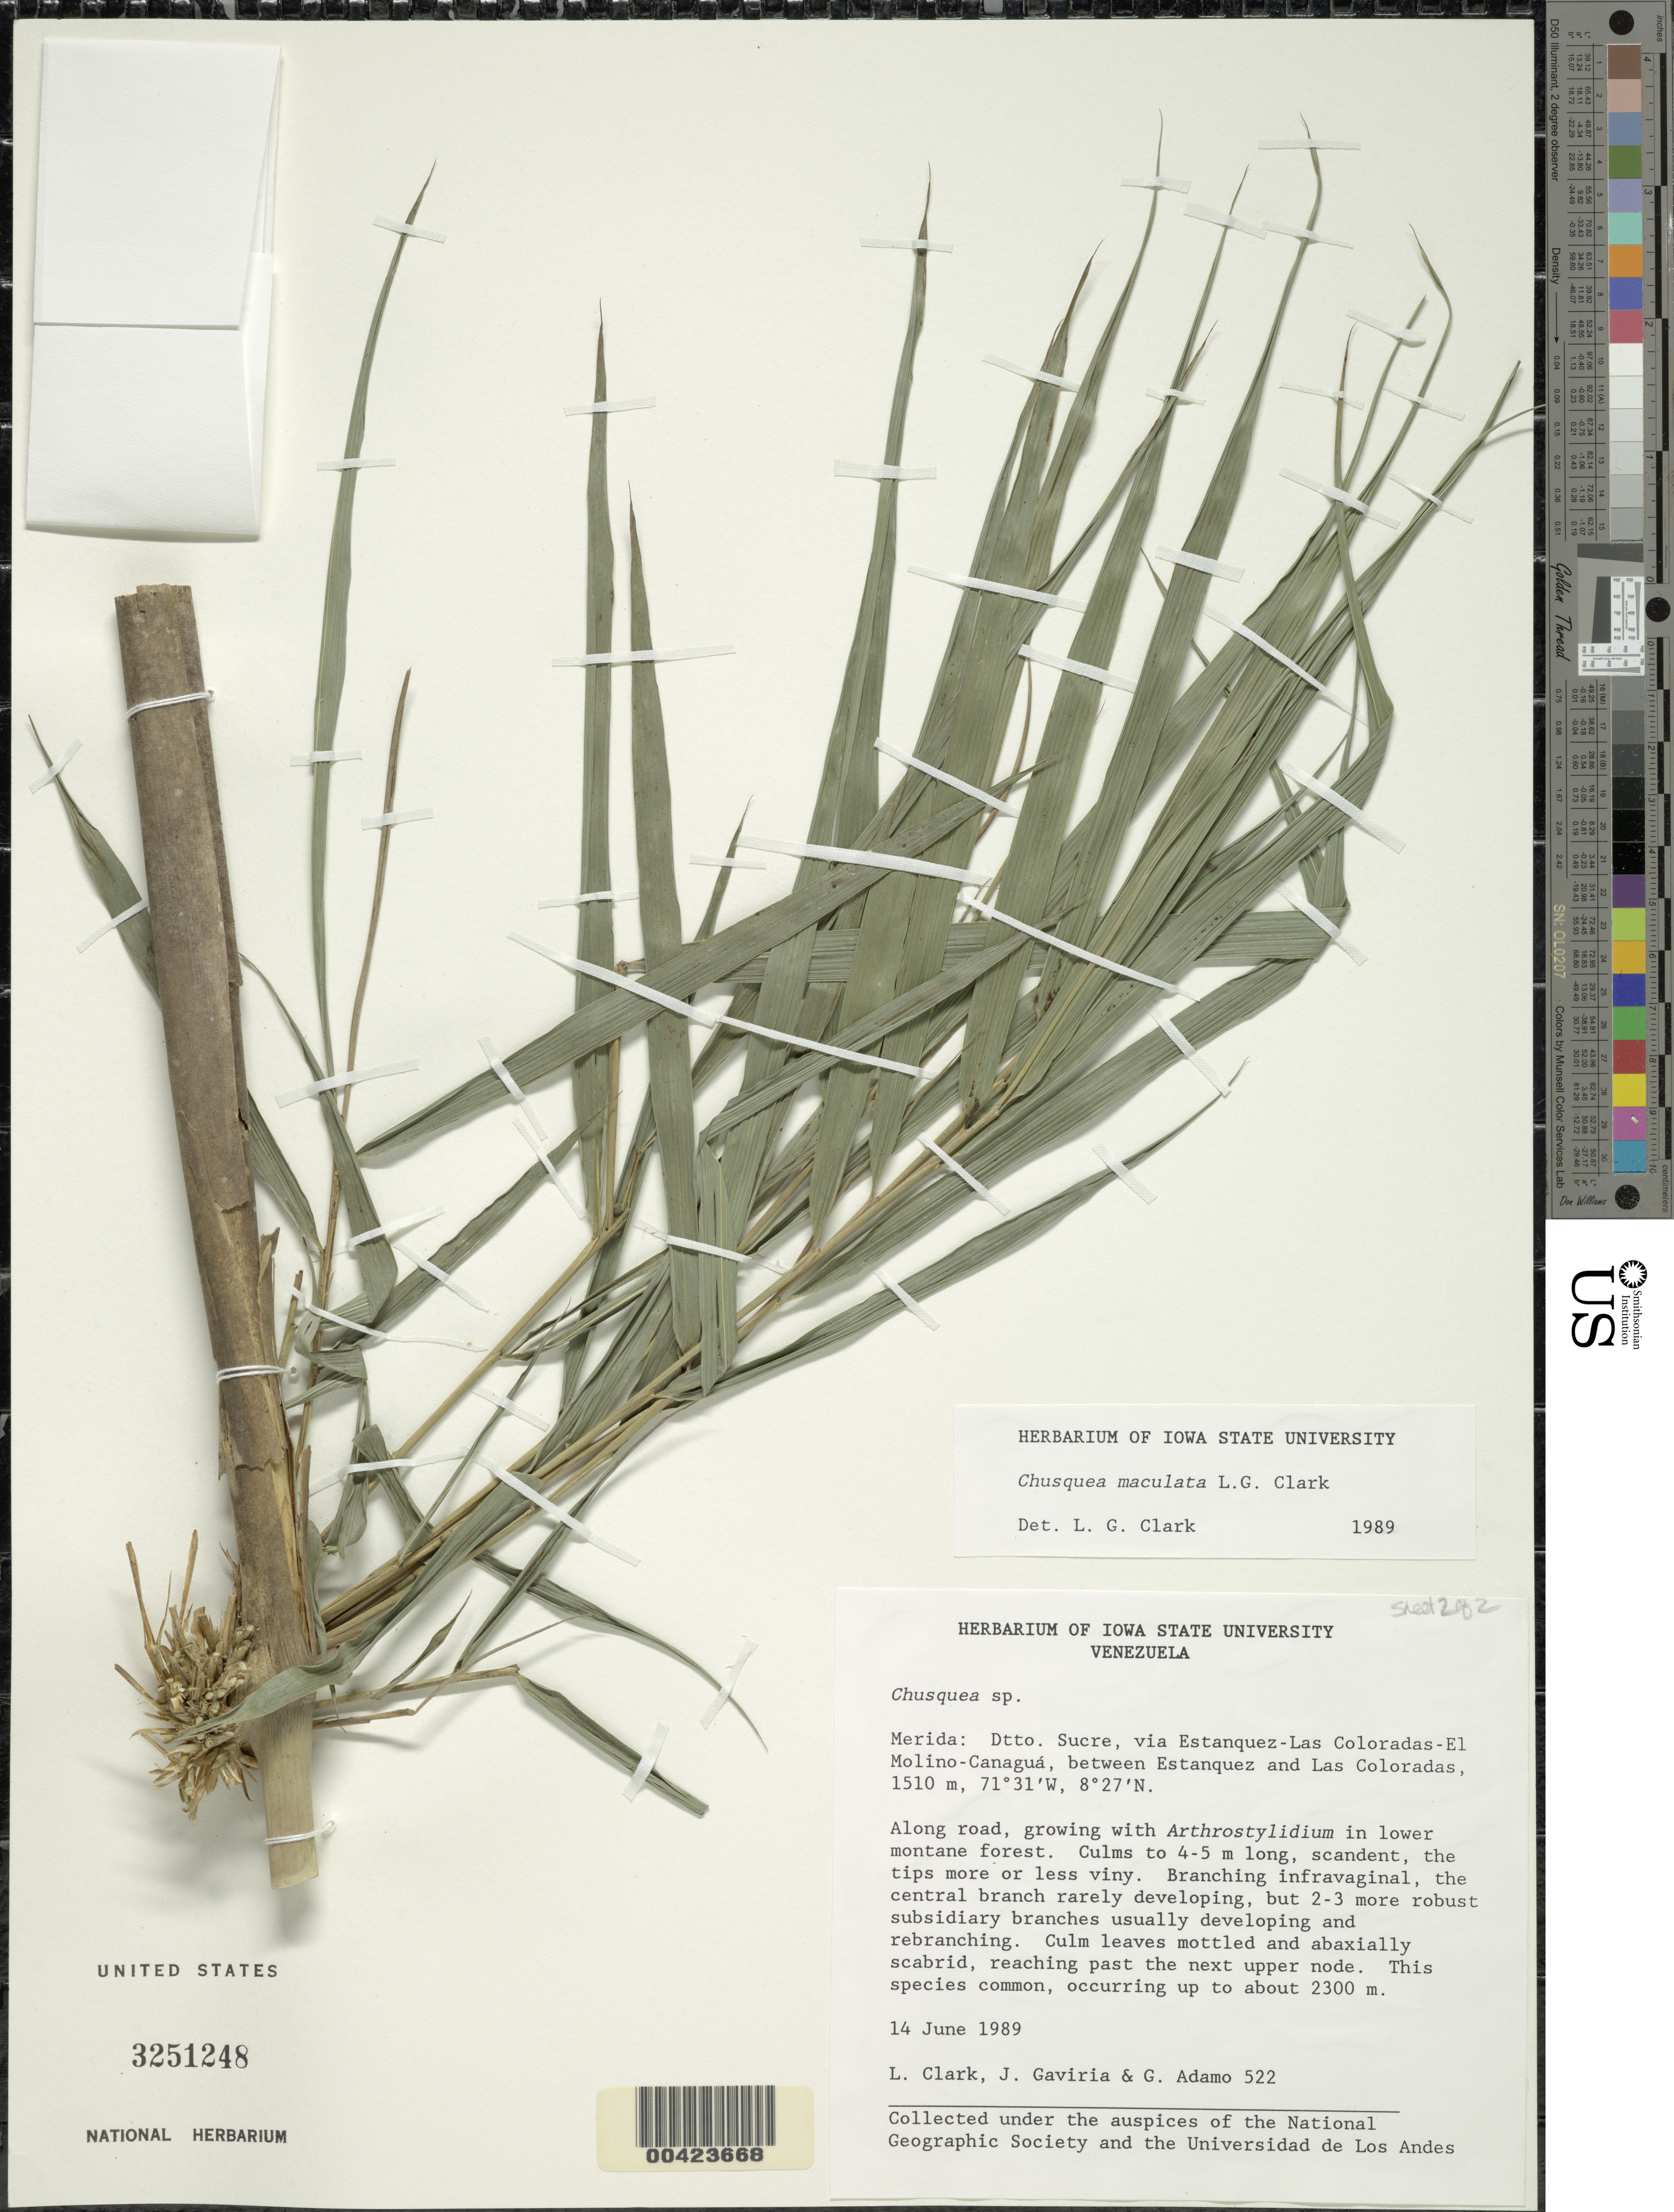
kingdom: Plantae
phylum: Tracheophyta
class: Liliopsida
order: Poales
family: Poaceae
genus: Chusquea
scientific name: Chusquea maculata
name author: L.G. Clark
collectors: L. G. Clark, J. Gaviria & G. Adamo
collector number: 522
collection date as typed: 14 Jun 1989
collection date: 1989-06-14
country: Venezuela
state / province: Mérida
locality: Estanquez and las coloradas, between; via estanquez - las coloradas - el molino - canagua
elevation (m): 1510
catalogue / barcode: US 3251248